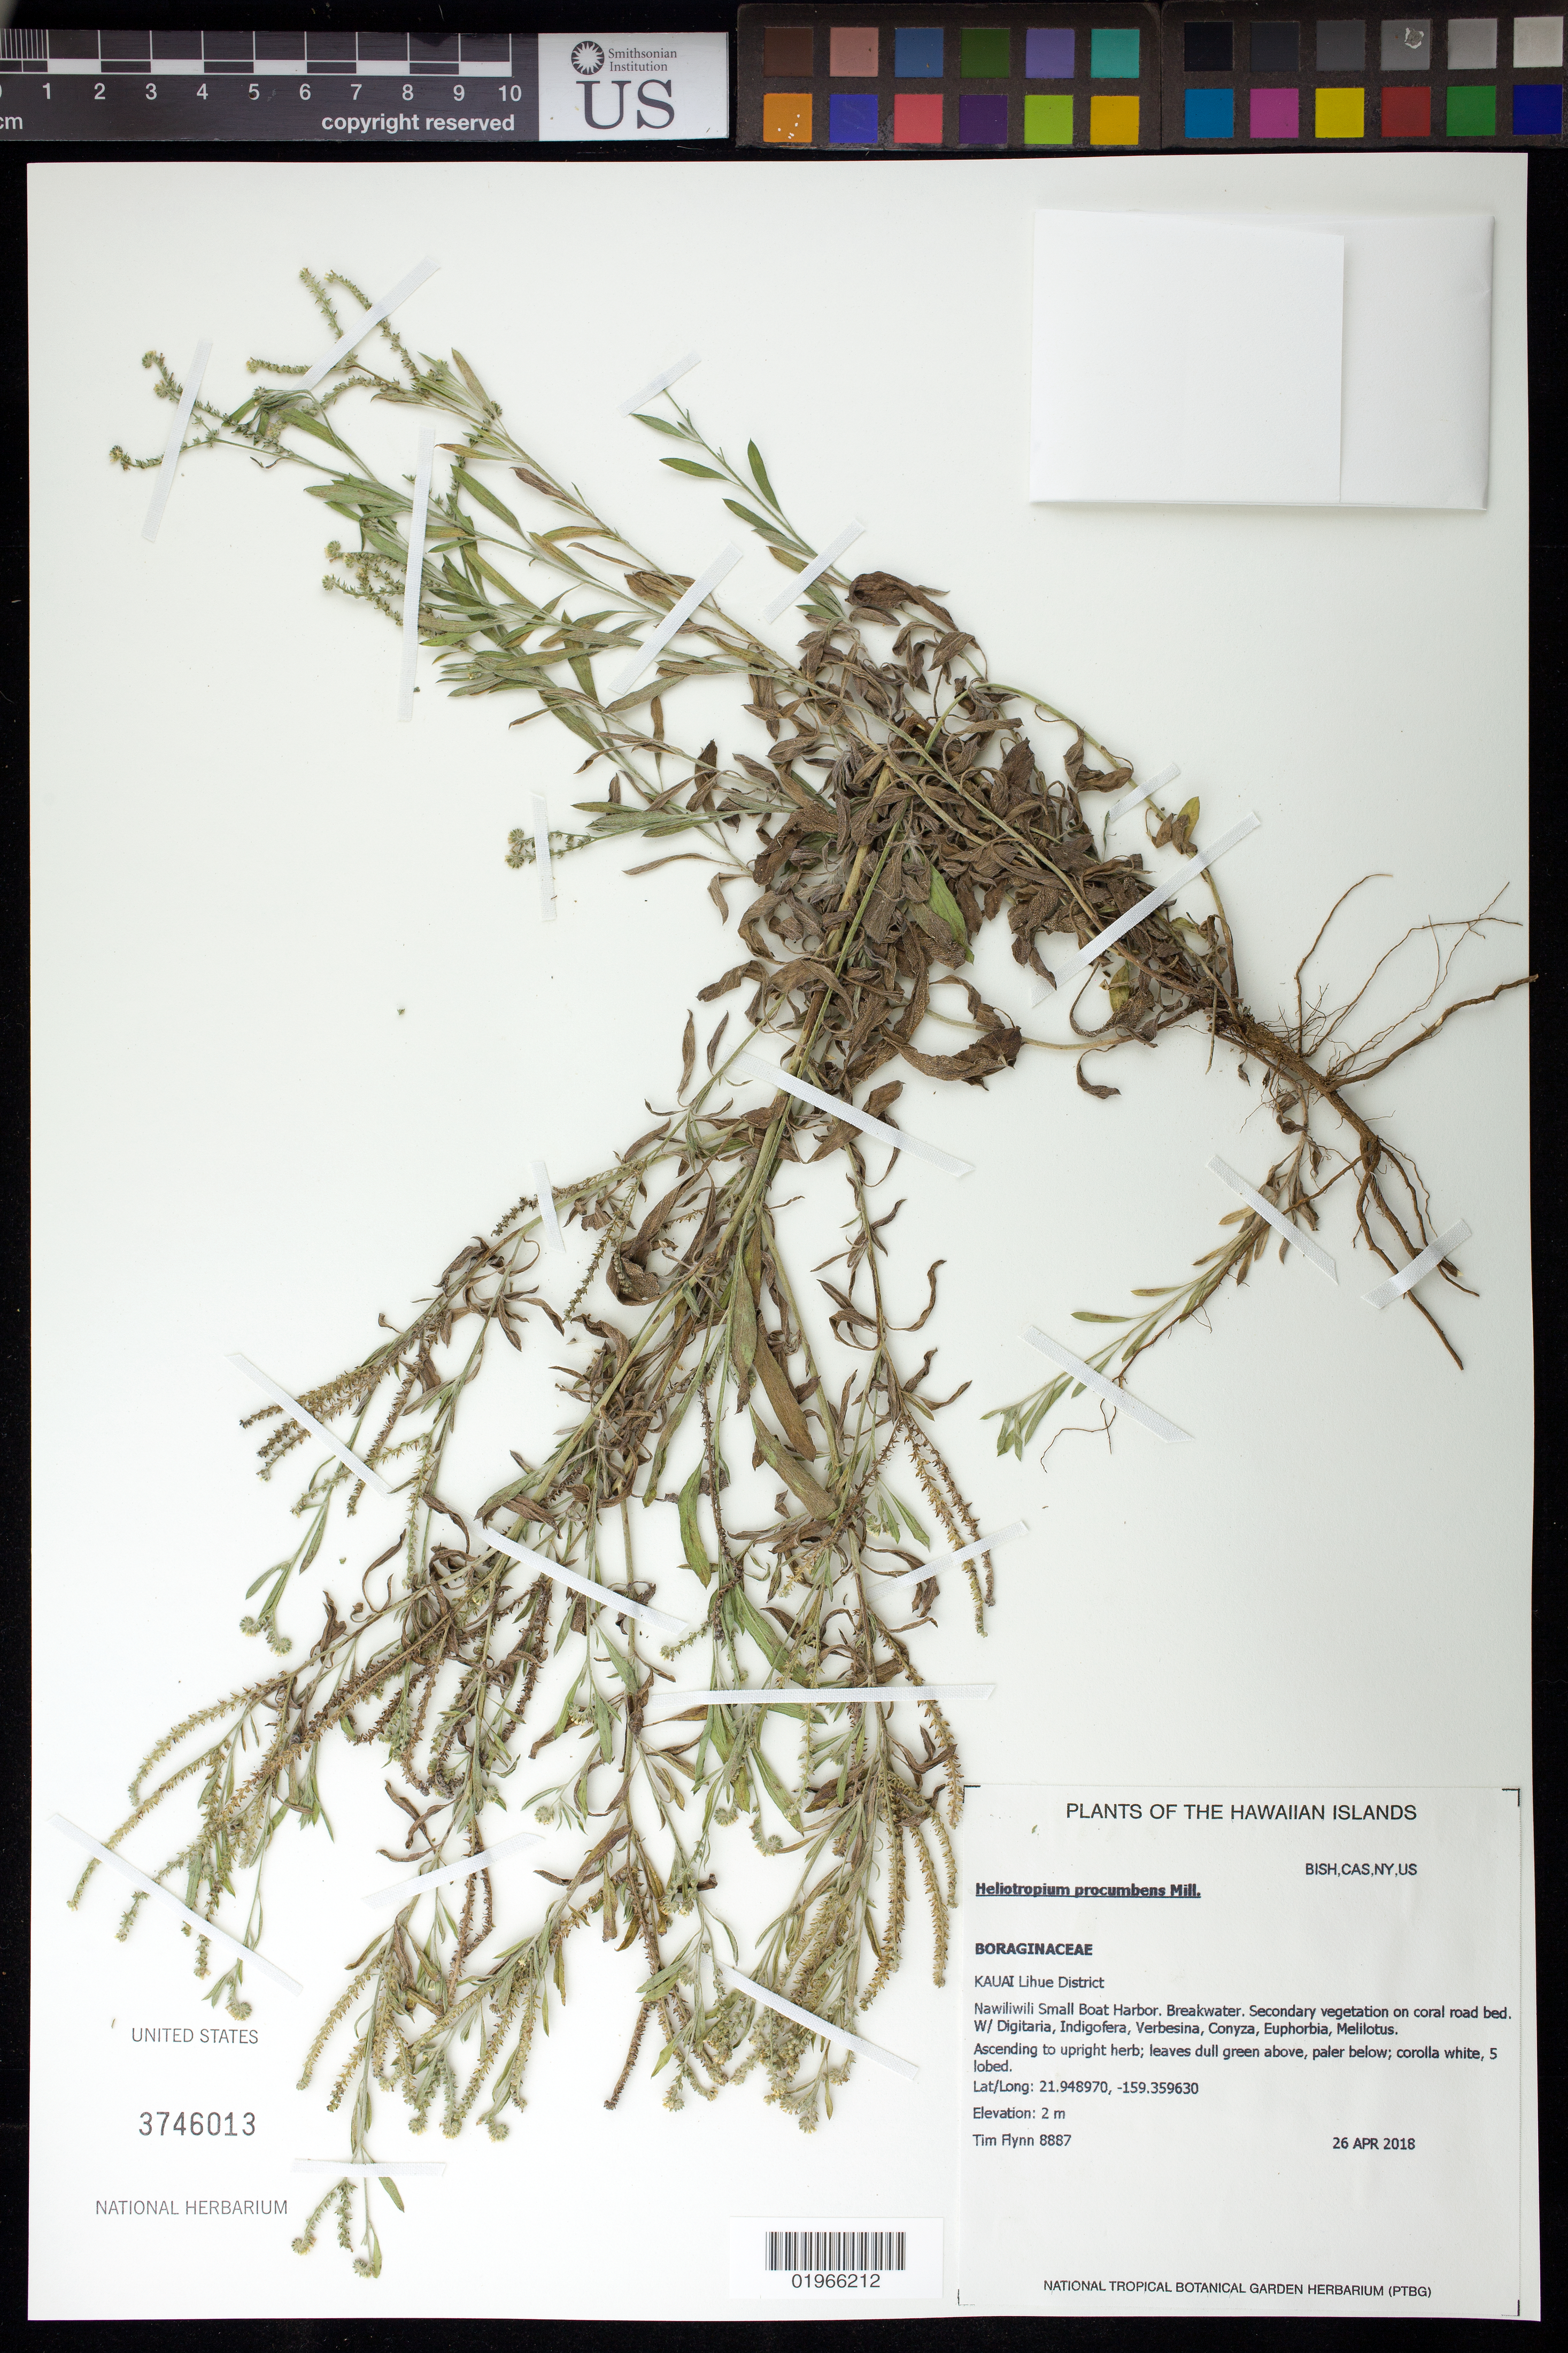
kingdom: Plantae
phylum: Tracheophyta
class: Magnoliopsida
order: Boraginales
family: Heliotropiaceae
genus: Euploca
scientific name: Euploca procumbens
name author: (Mill.) Diane & Hilger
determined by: Wagner, W. L., (BOT), Smithsonian Institution - National Museum of Natural History (UNITED STATES)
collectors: T. W. Flynn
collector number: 8887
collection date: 2018-04-26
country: United States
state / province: Hawaii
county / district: Kauai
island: Kaua'i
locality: Lihue District, Nawiliwili Small Boat Harbor, breakwater.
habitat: Secondary vegetation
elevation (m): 2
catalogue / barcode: US 3746013